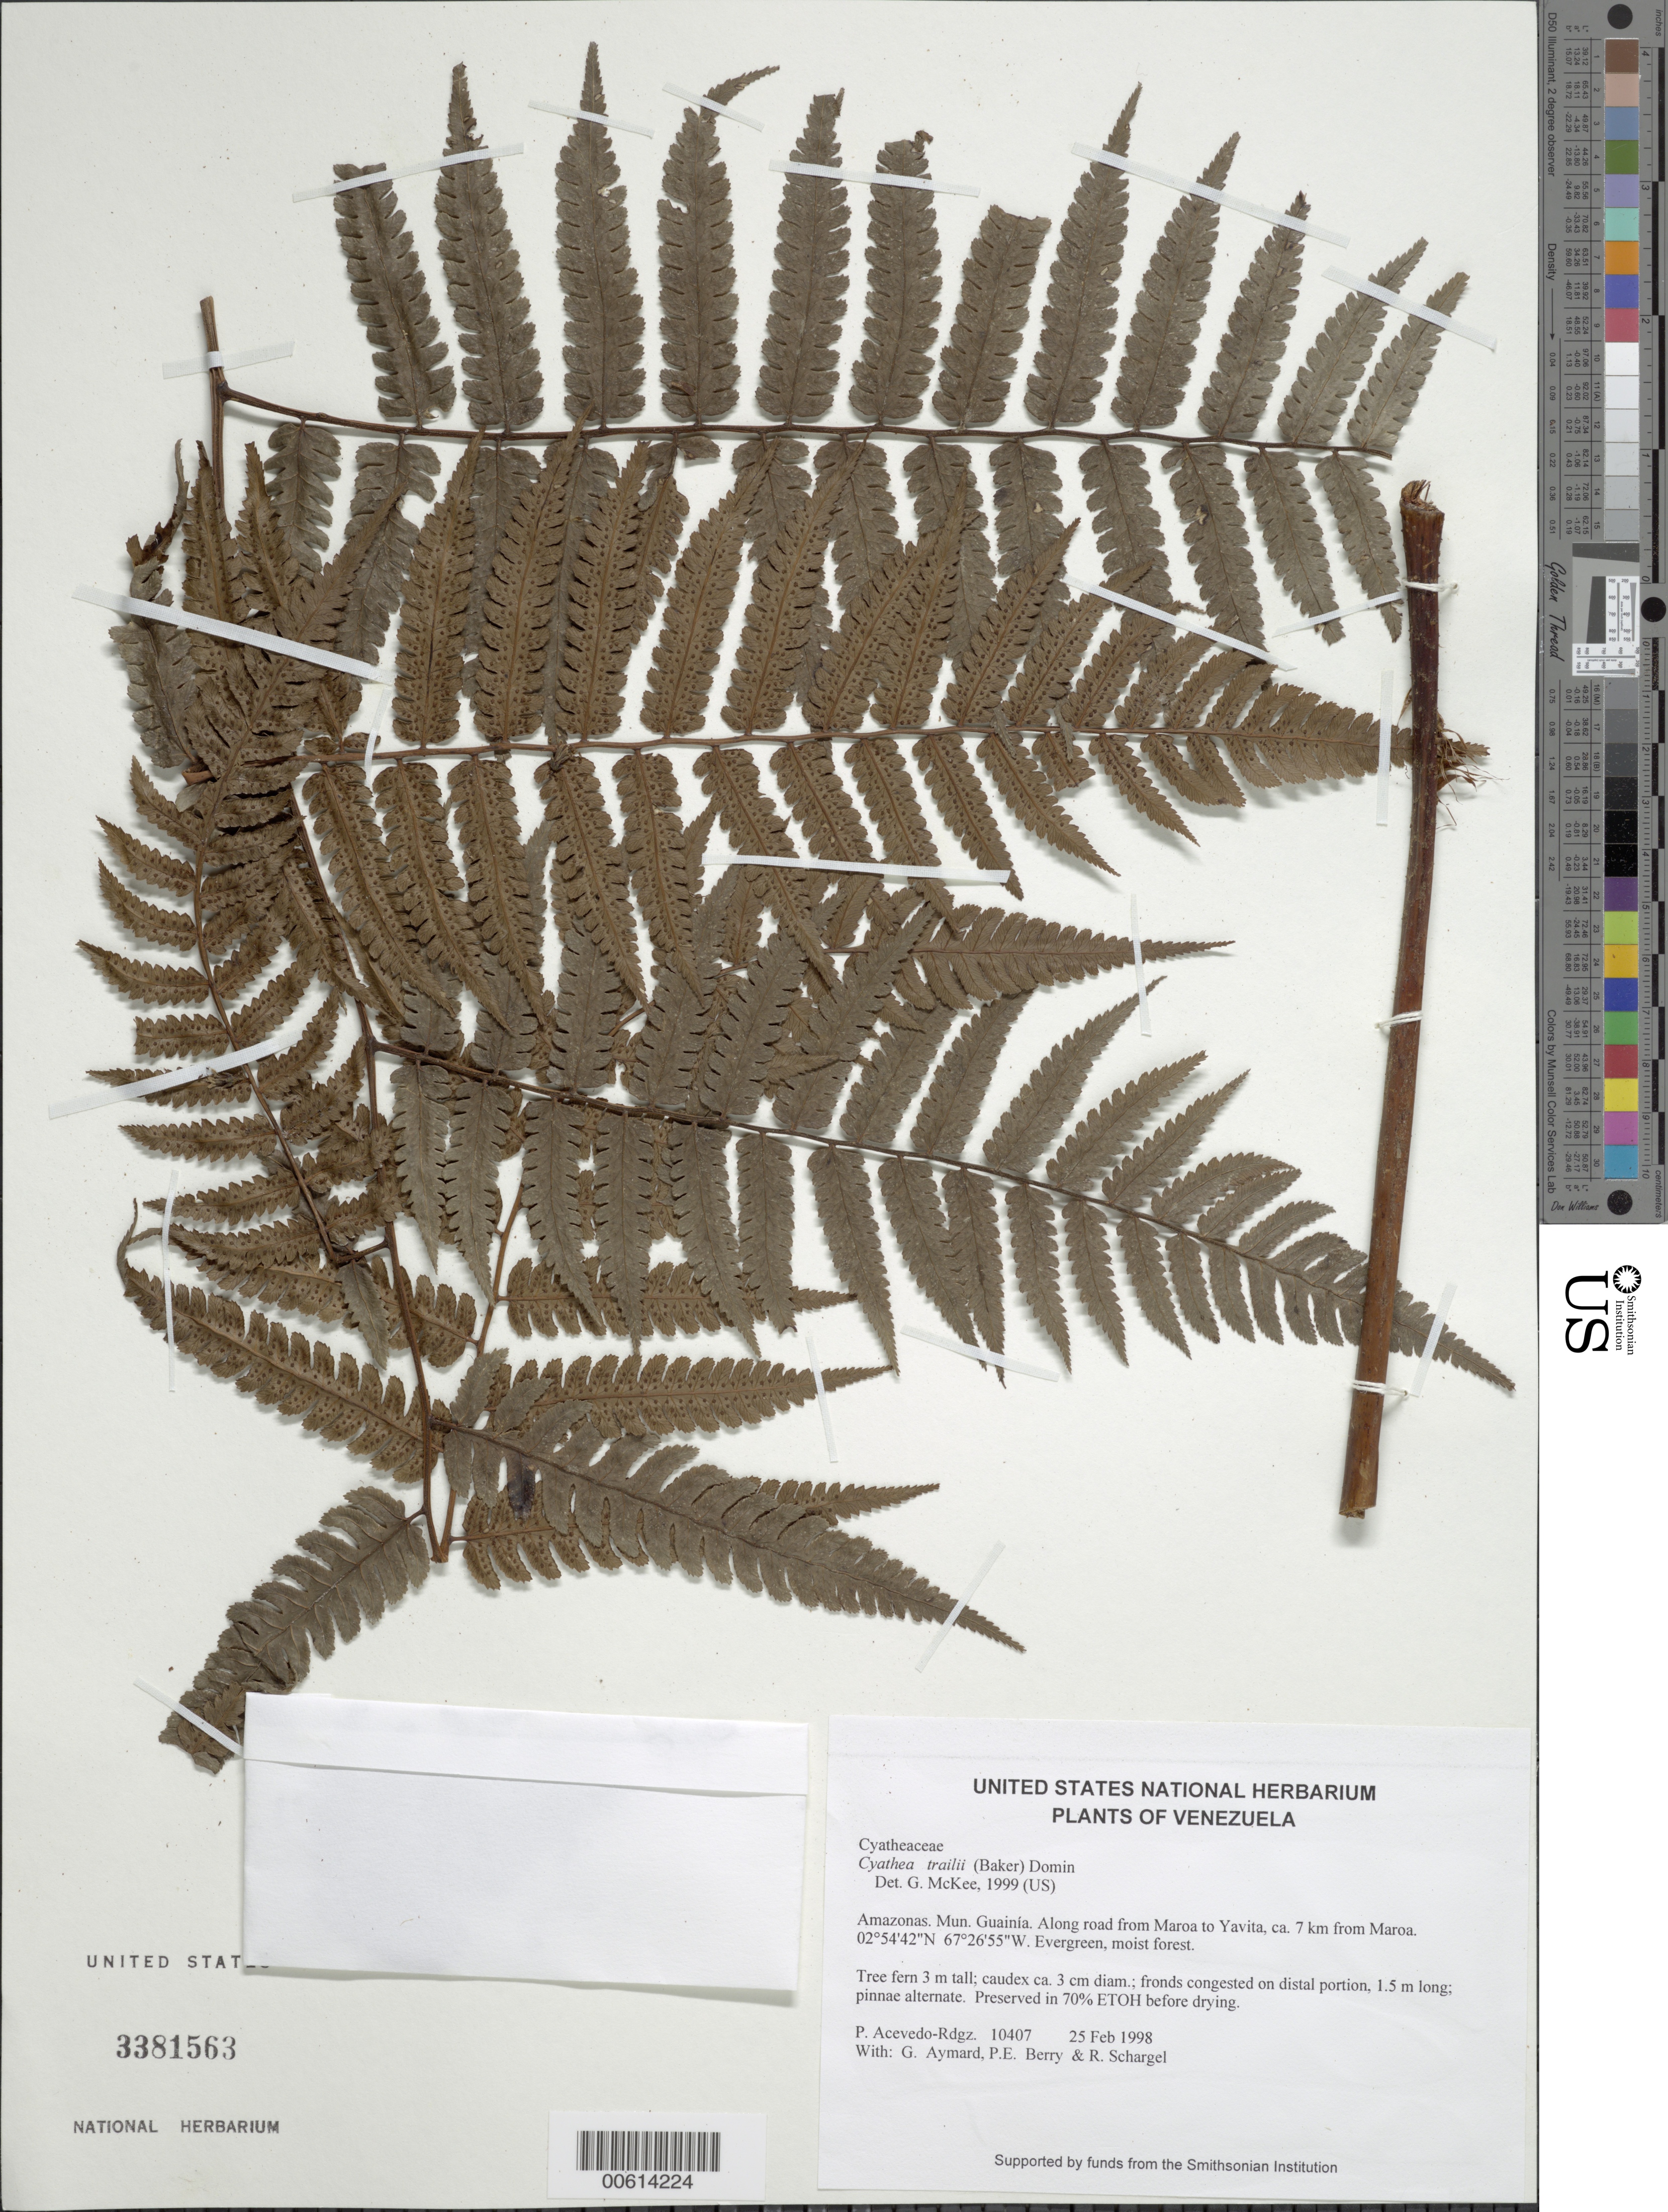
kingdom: Plantae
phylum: Tracheophyta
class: Polypodiopsida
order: Cyatheales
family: Cyatheaceae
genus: Cyathea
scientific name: Cyathea traillii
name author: (Baker) Domin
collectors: P. Acevedo-Rodr., G. A. Aymard, P. E. Berry & R. Schargel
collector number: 10407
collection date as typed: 25 Feb 1998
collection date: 1998-02-25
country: Venezuela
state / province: Amazonas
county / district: Maroa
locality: Along road from Maroa to Yavita, ca. 7 km from Maroa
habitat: Evergreen, moist forest.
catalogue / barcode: US 3381563